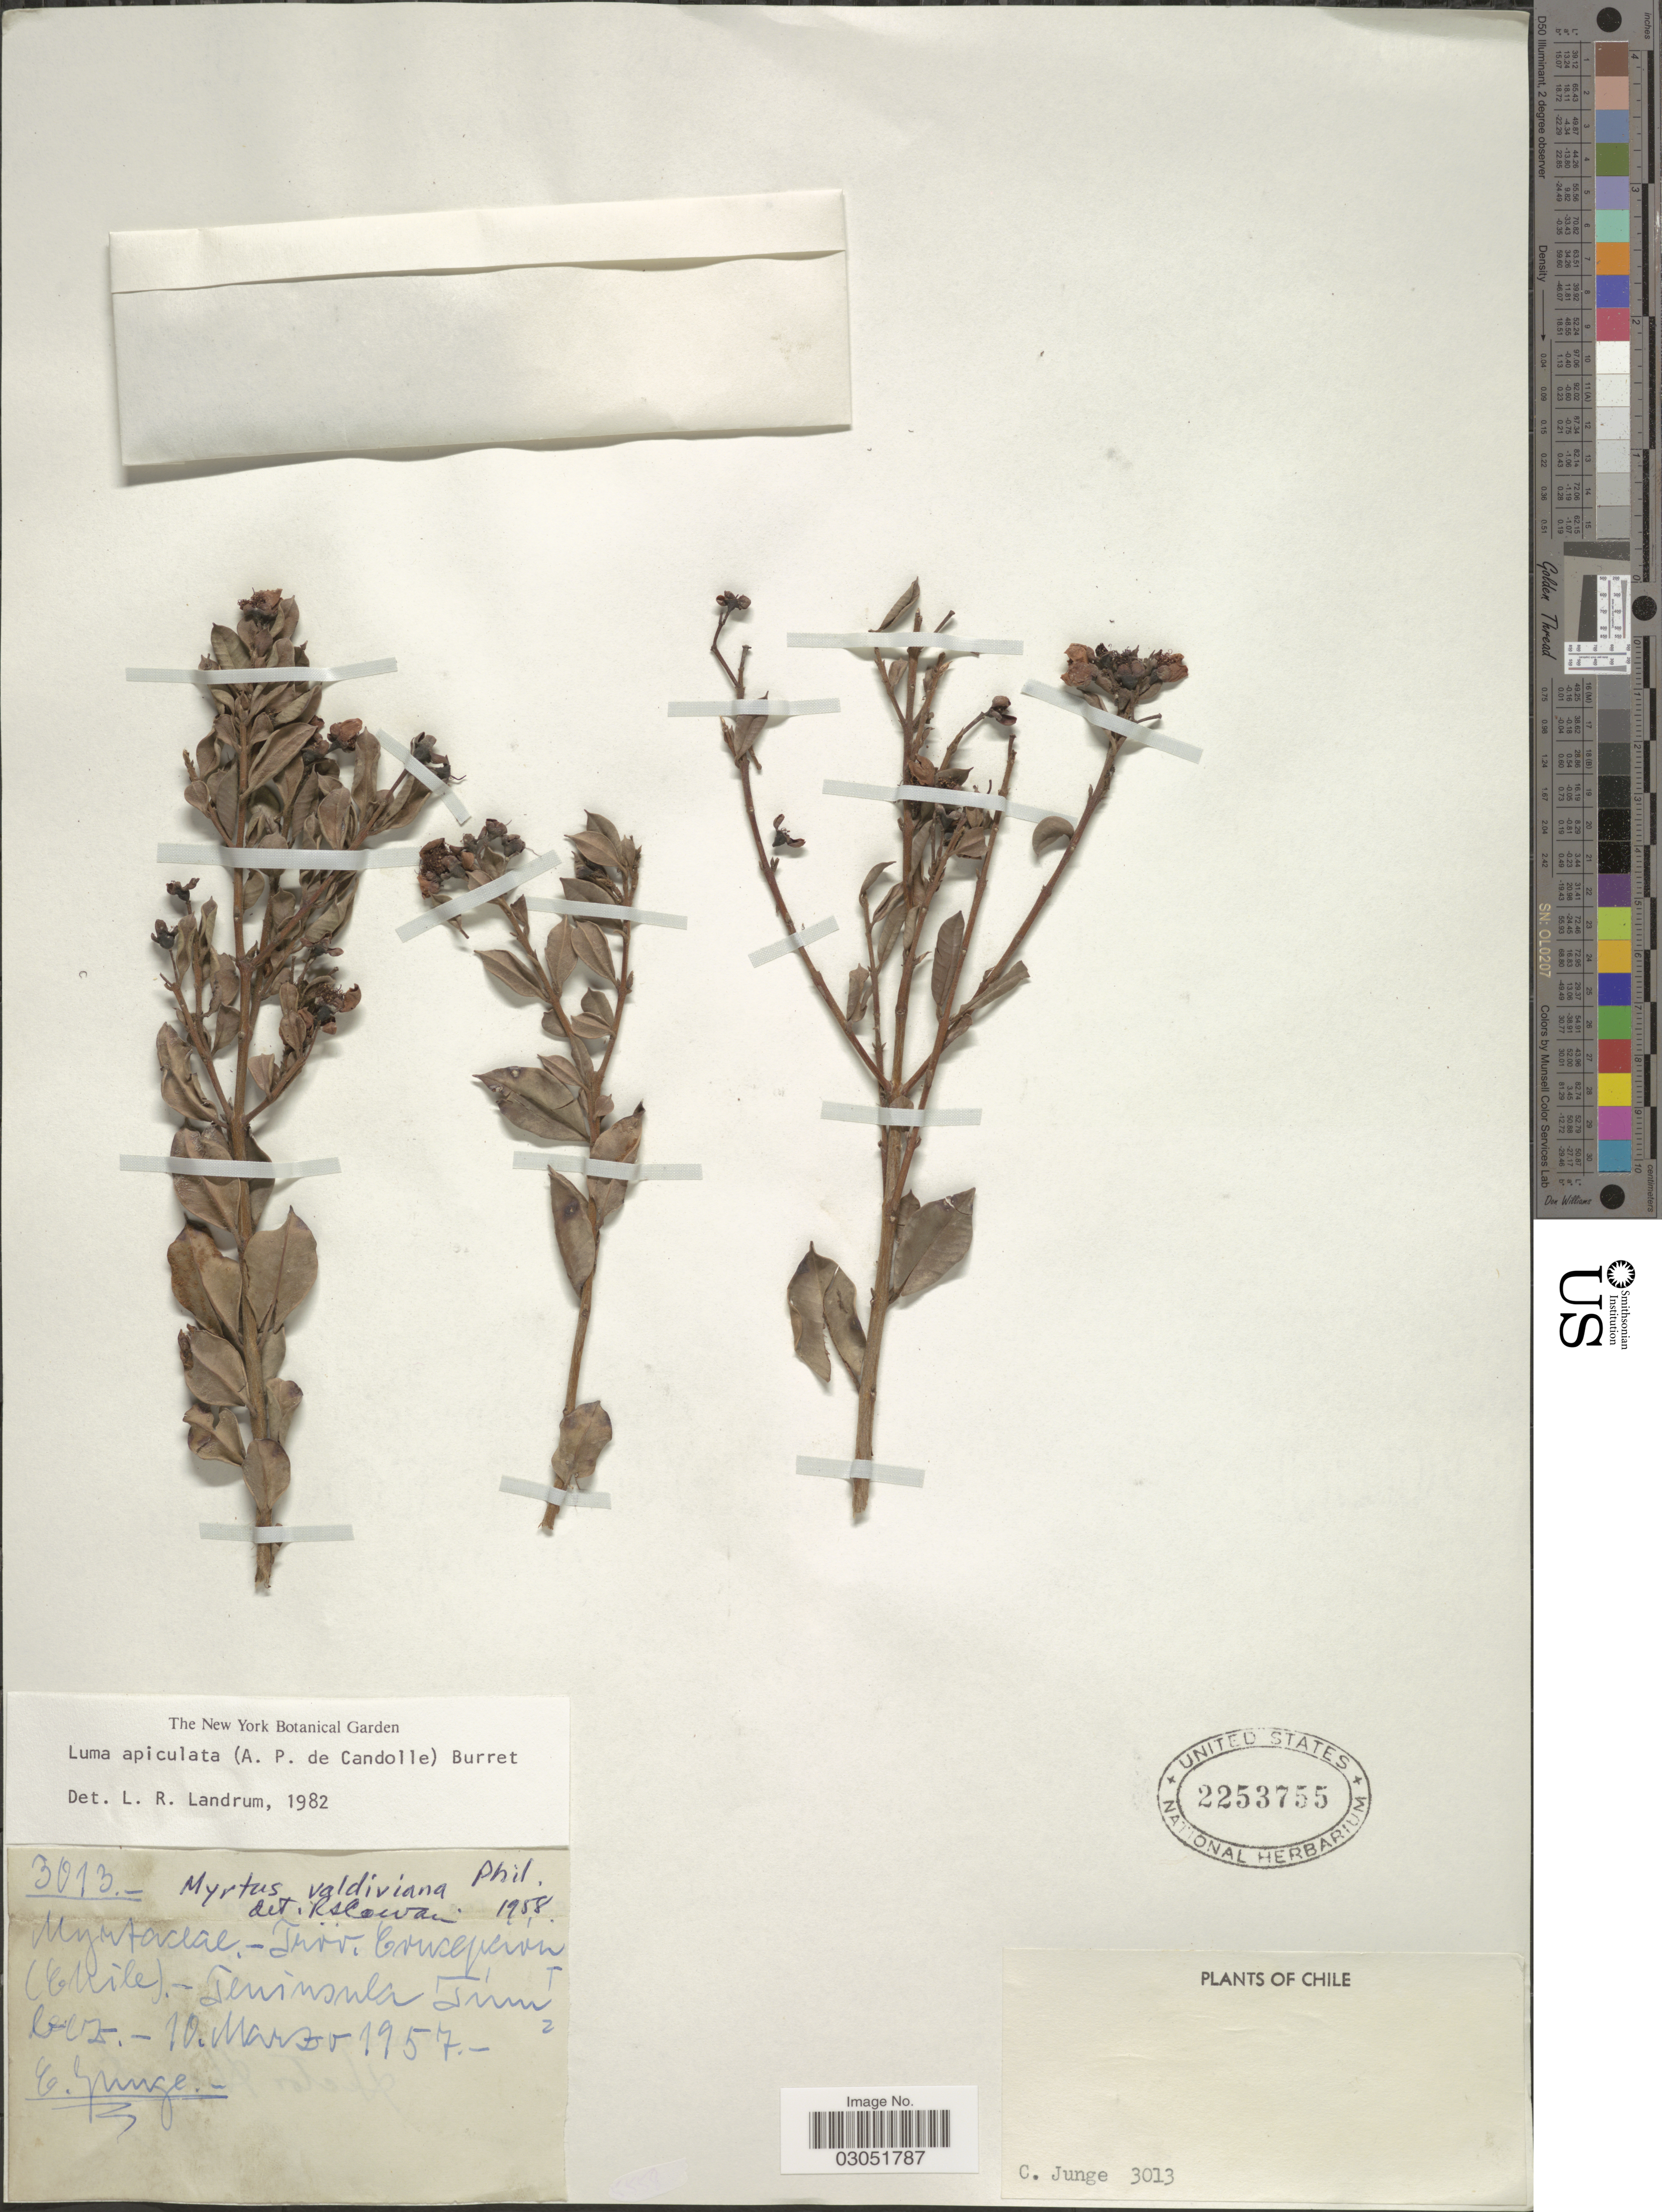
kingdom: Plantae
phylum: Tracheophyta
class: Magnoliopsida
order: Myrtales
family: Myrtaceae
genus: Luma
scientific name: Luma apiculata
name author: (DC.) Burret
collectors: C. Junge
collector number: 3013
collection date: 1957-03-10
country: Chile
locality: Peninsula Trini.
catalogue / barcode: US 2253755